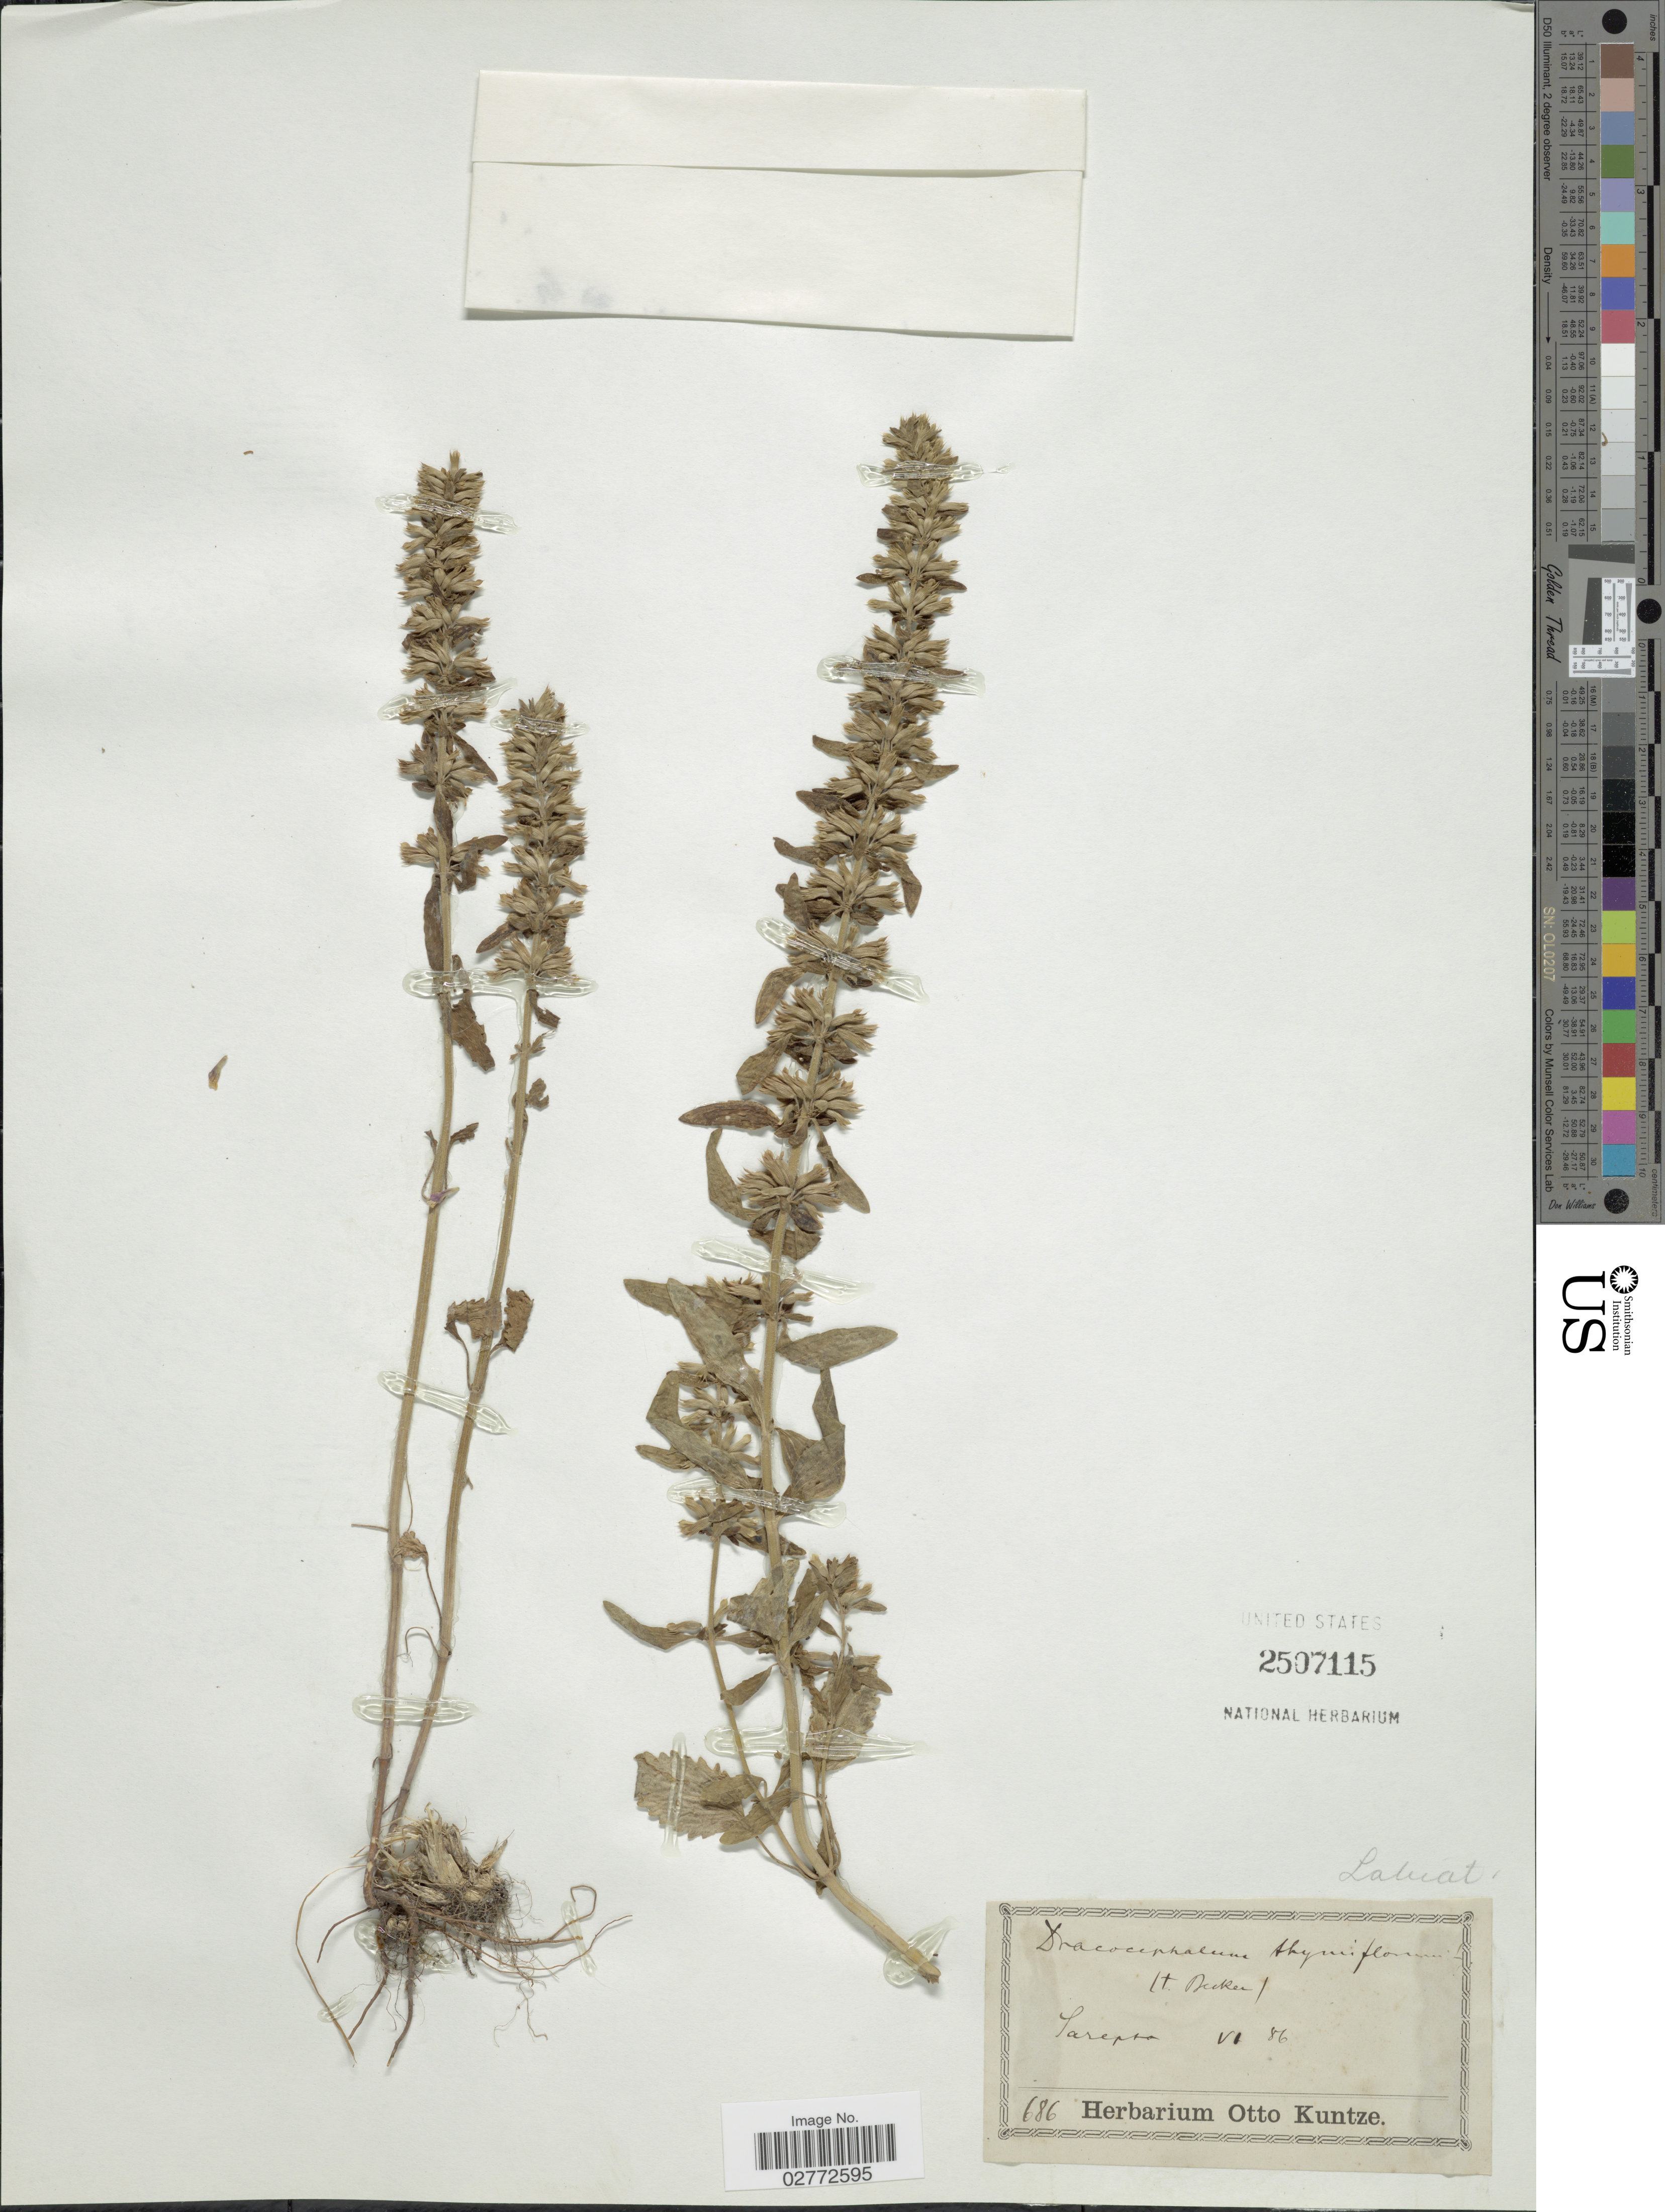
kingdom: Plantae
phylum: Tracheophyta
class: Magnoliopsida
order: Lamiales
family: Lamiaceae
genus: Dracocephalum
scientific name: Dracocephalum thymiflorum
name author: L.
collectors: ex herb. Otto Kuntze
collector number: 186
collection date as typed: Transcribed d/m/y: /6/86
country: Russian Federation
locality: Sarepto.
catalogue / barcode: US 2507115